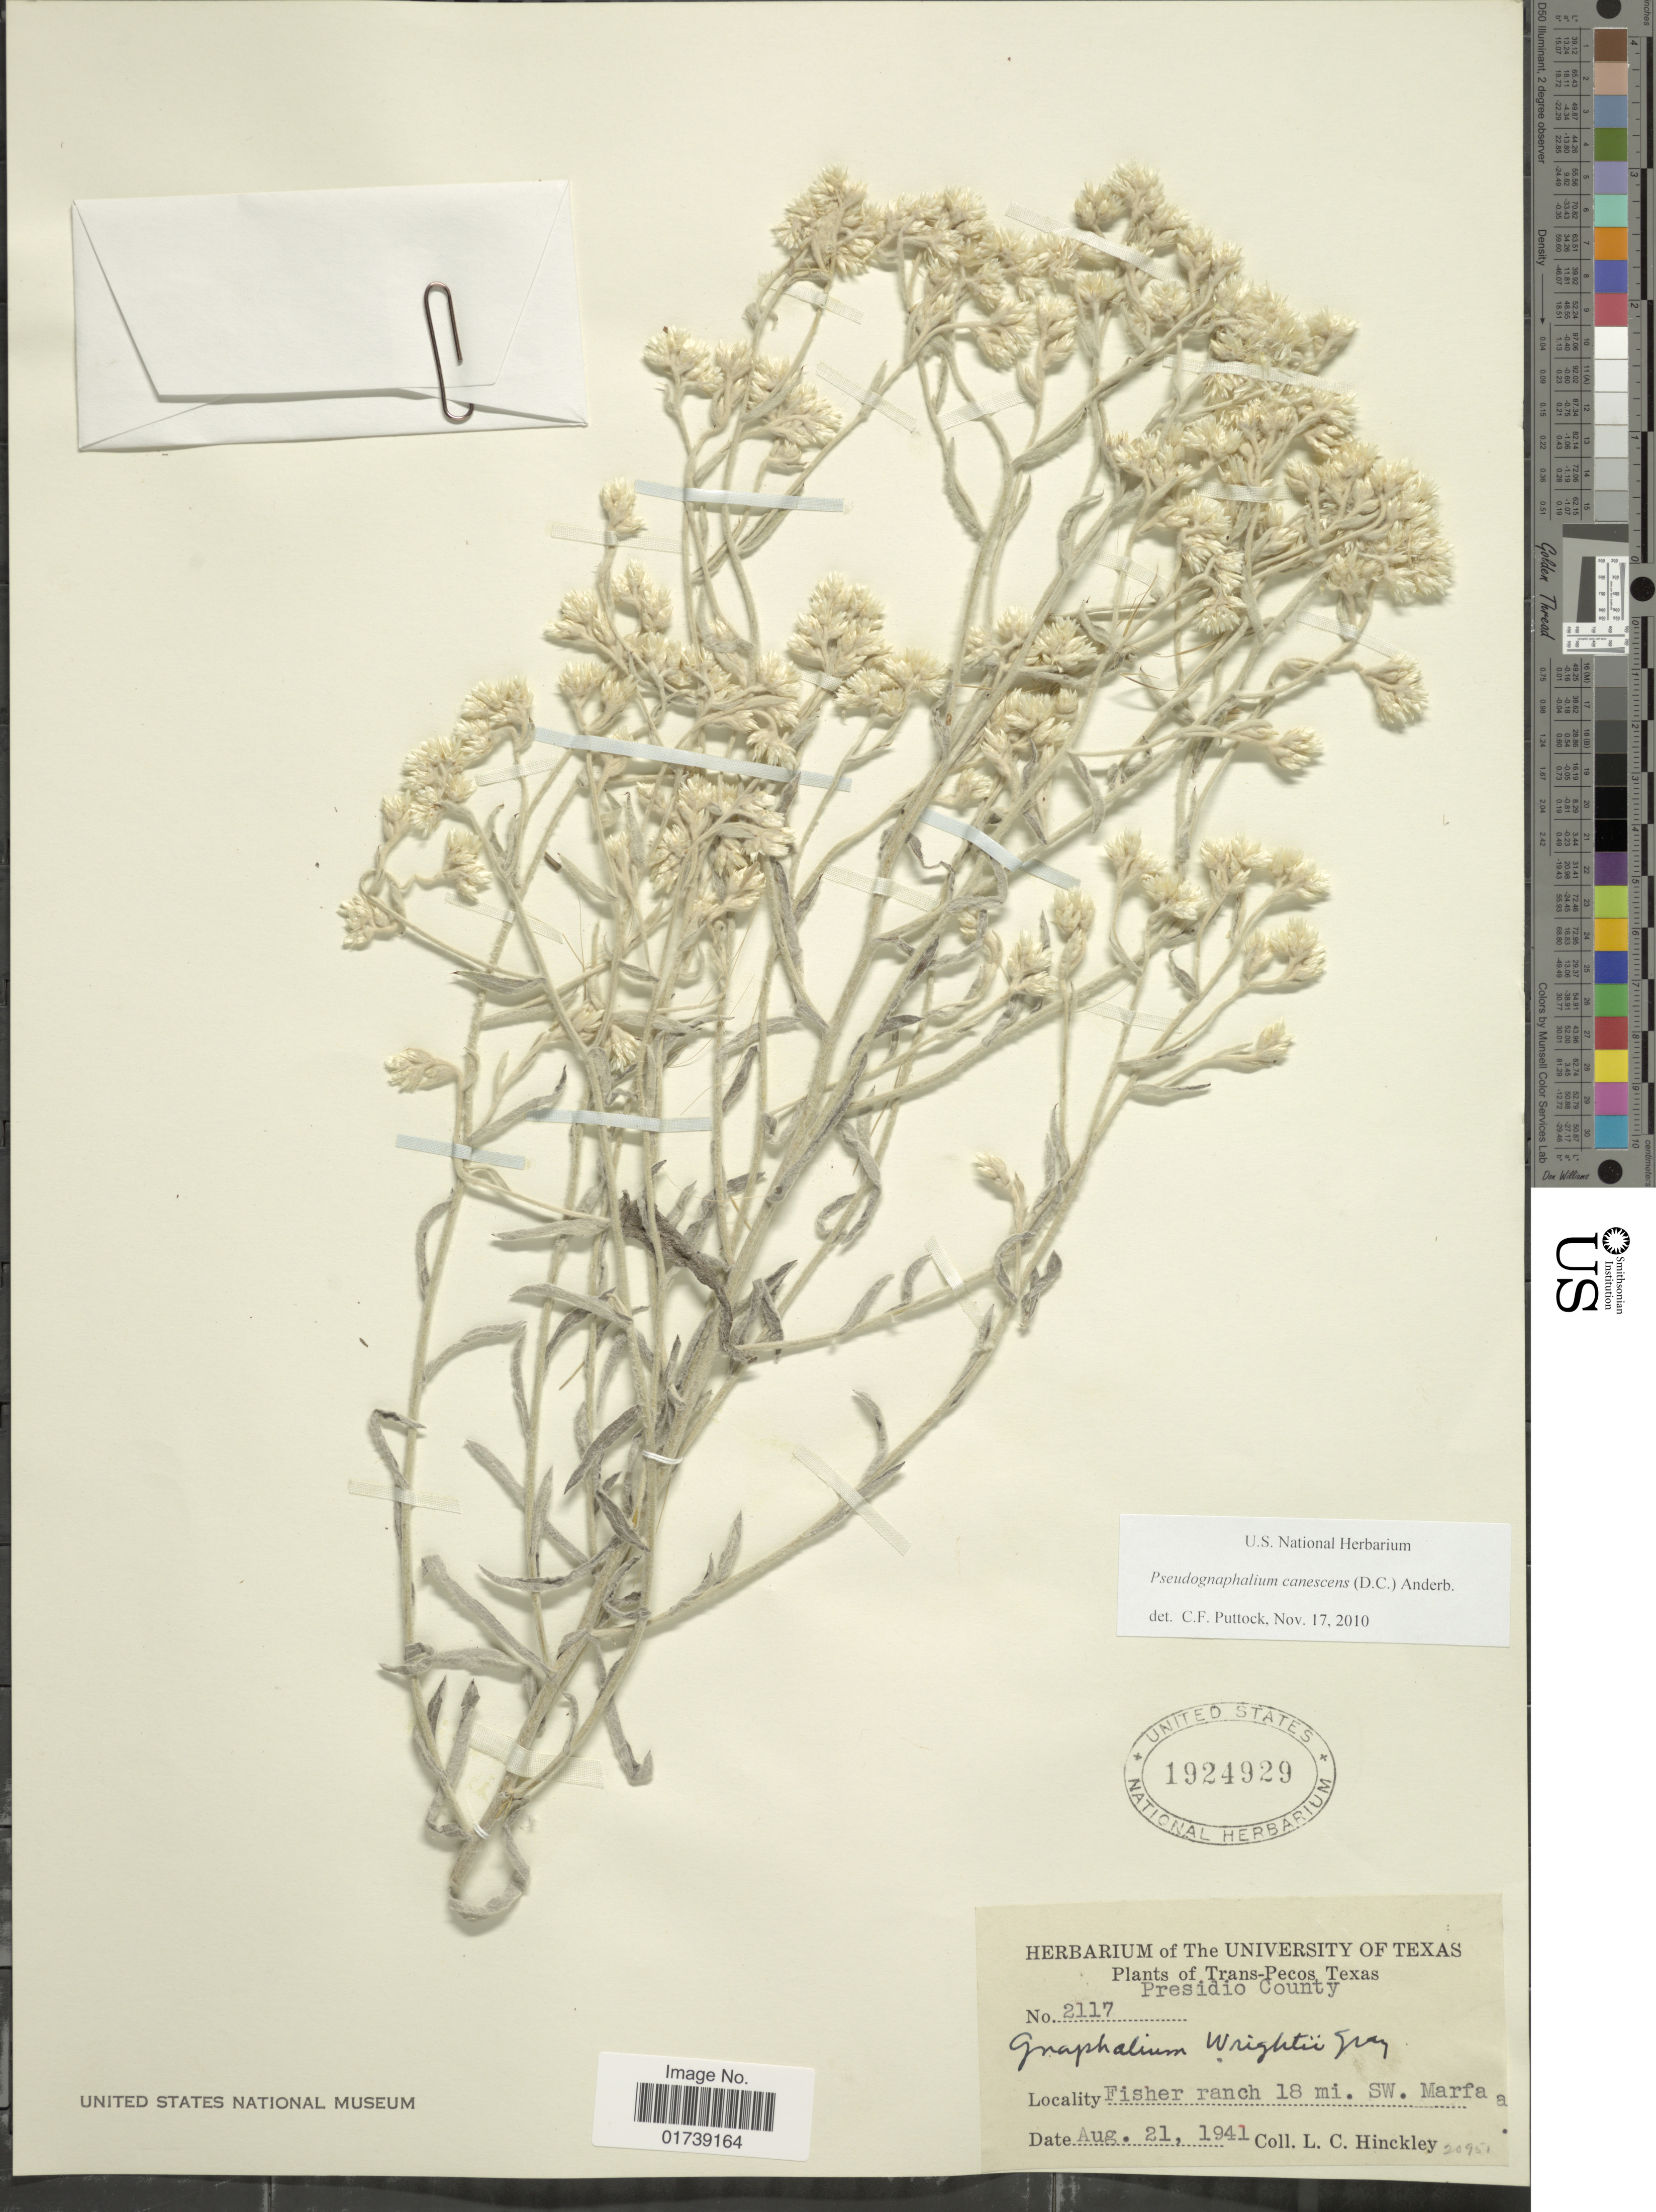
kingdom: Plantae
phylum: Tracheophyta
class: Magnoliopsida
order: Asterales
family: Asteraceae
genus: Pseudognaphalium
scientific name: Pseudognaphalium canescens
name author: (DC.) Anderb.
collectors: L. Hinckley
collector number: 2117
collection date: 1941-08-21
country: United States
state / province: Texas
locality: Trans-Pecos, Presidio County, Fisher ranch 18 mi. SW. Marfa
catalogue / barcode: US 1924929